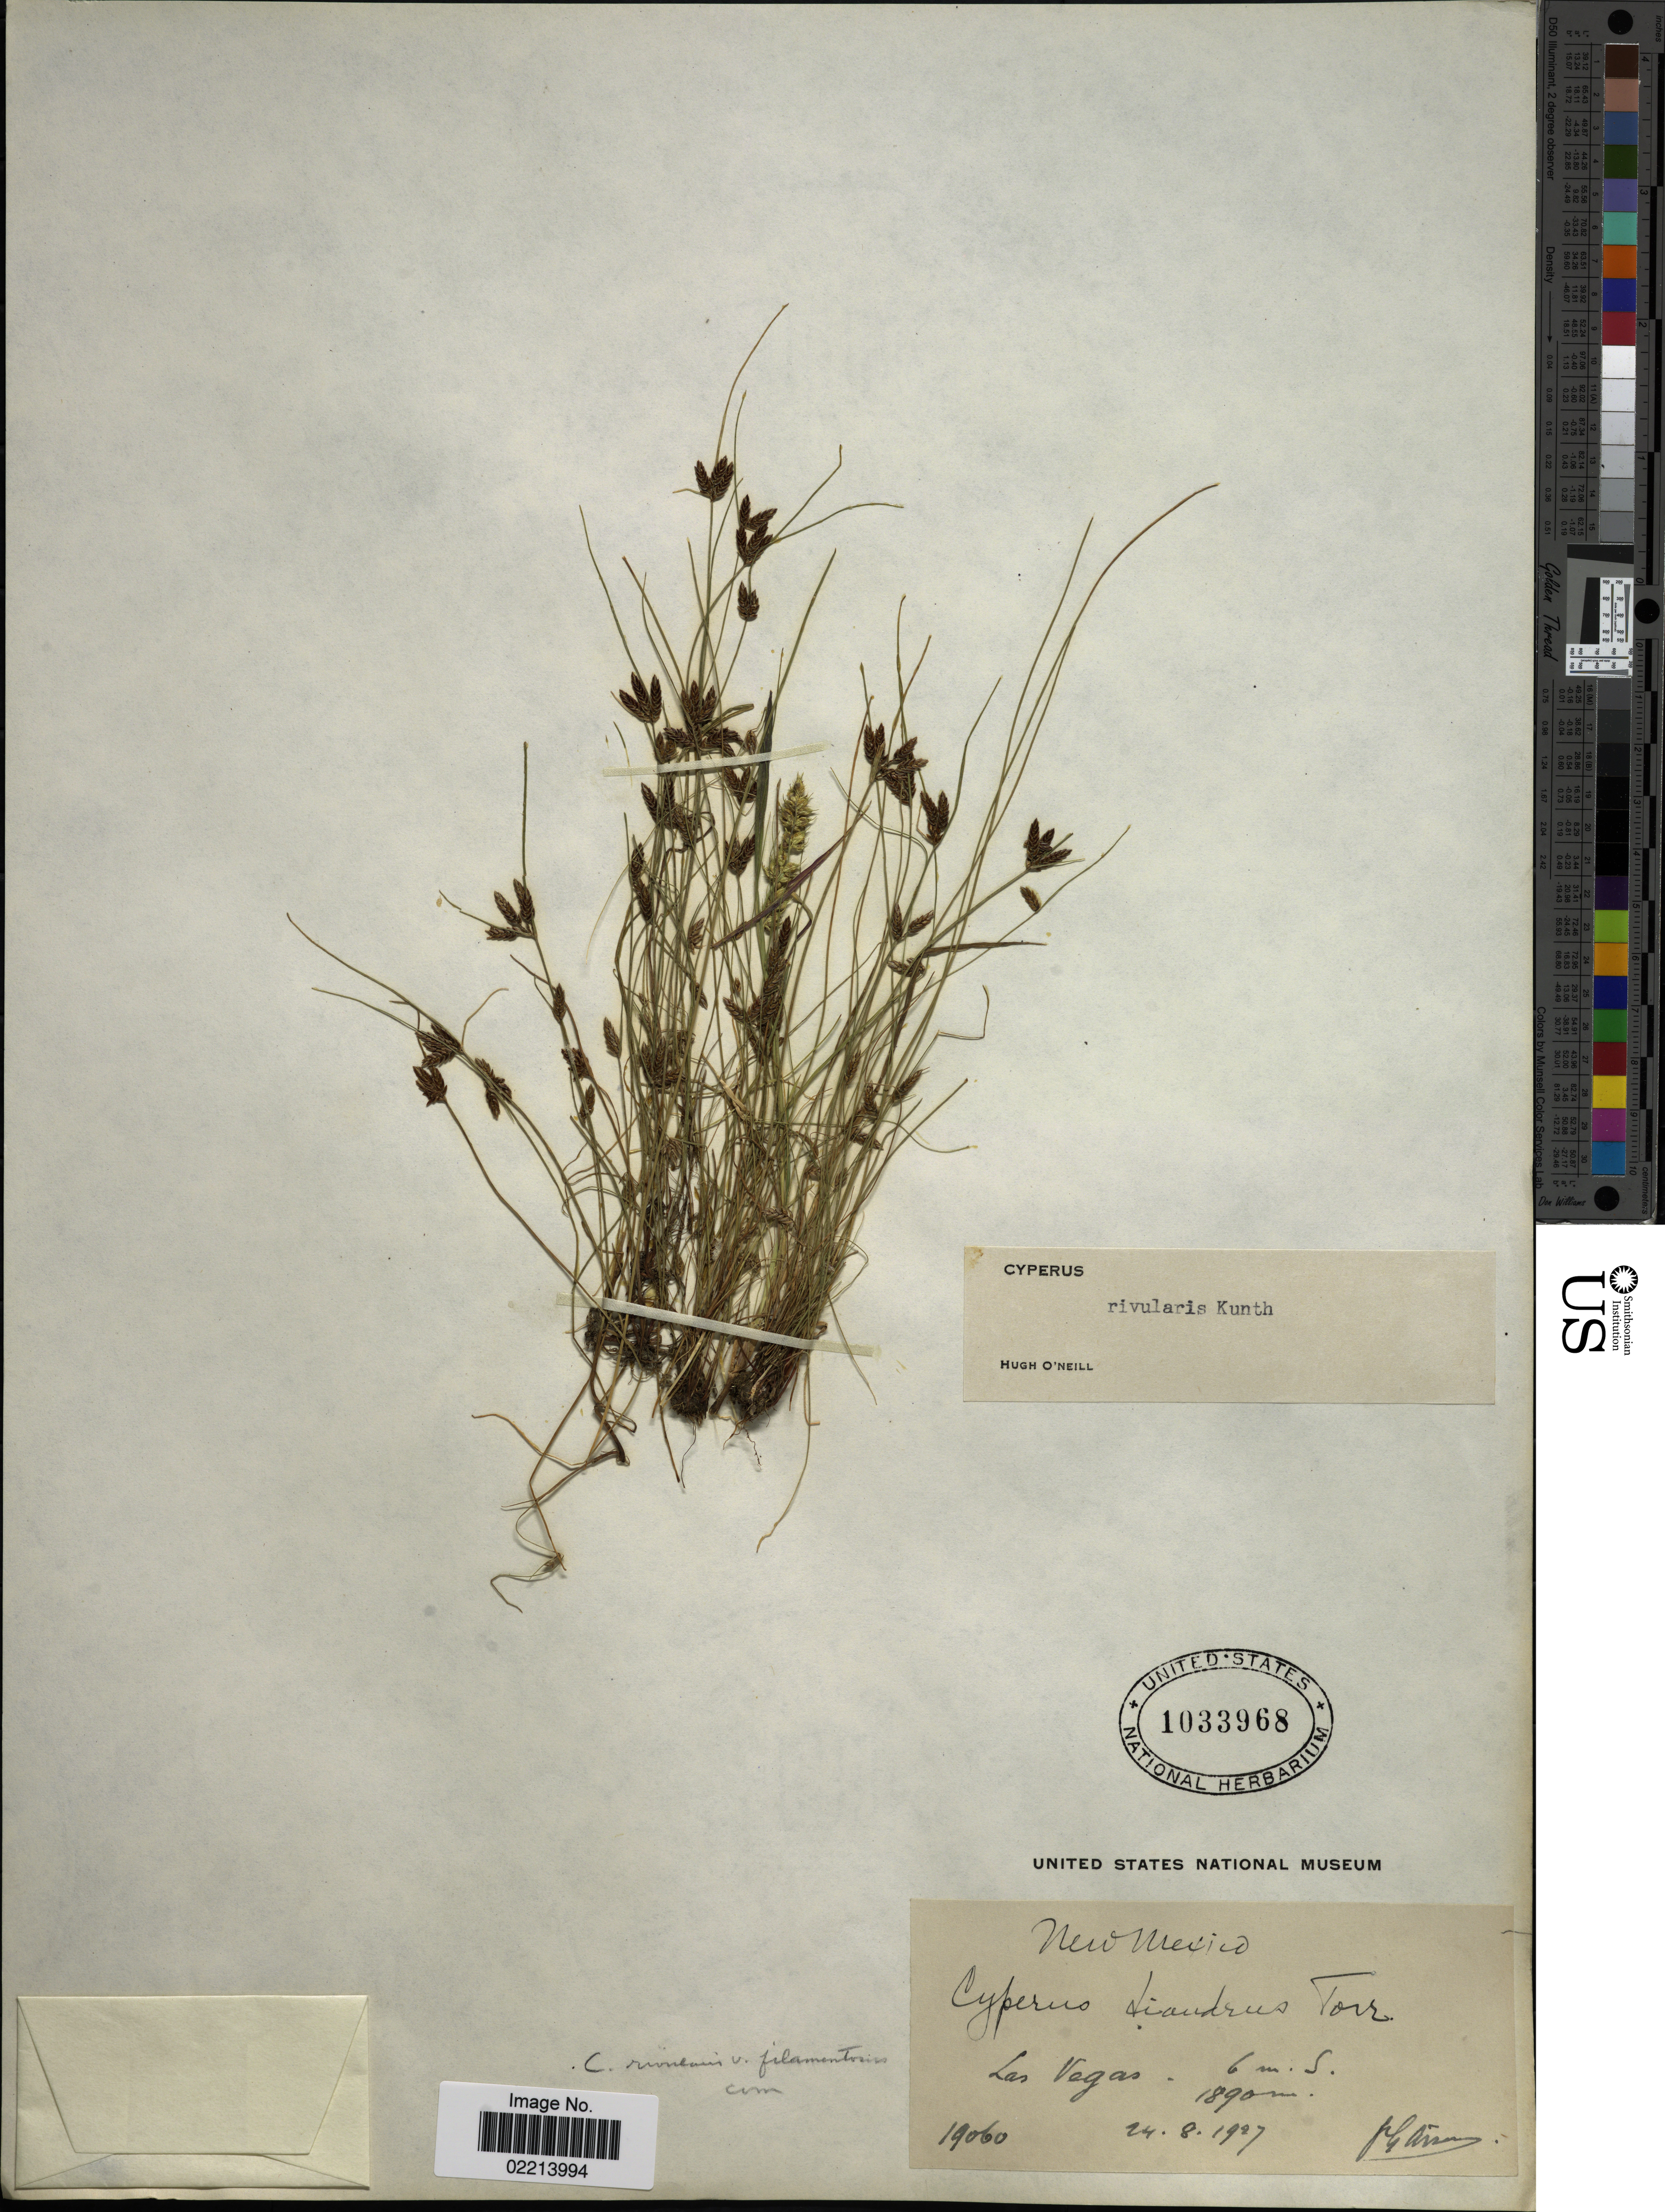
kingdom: Plantae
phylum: Tracheophyta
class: Liliopsida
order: Poales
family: Cyperaceae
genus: Cyperus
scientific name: Cyperus bipartitus Torr.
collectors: Bro. G. Arsène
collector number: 19060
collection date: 1927-08-24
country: United States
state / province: New Mexico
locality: Las Vegas, 6 m. S.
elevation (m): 1890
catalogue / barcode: US 1033968